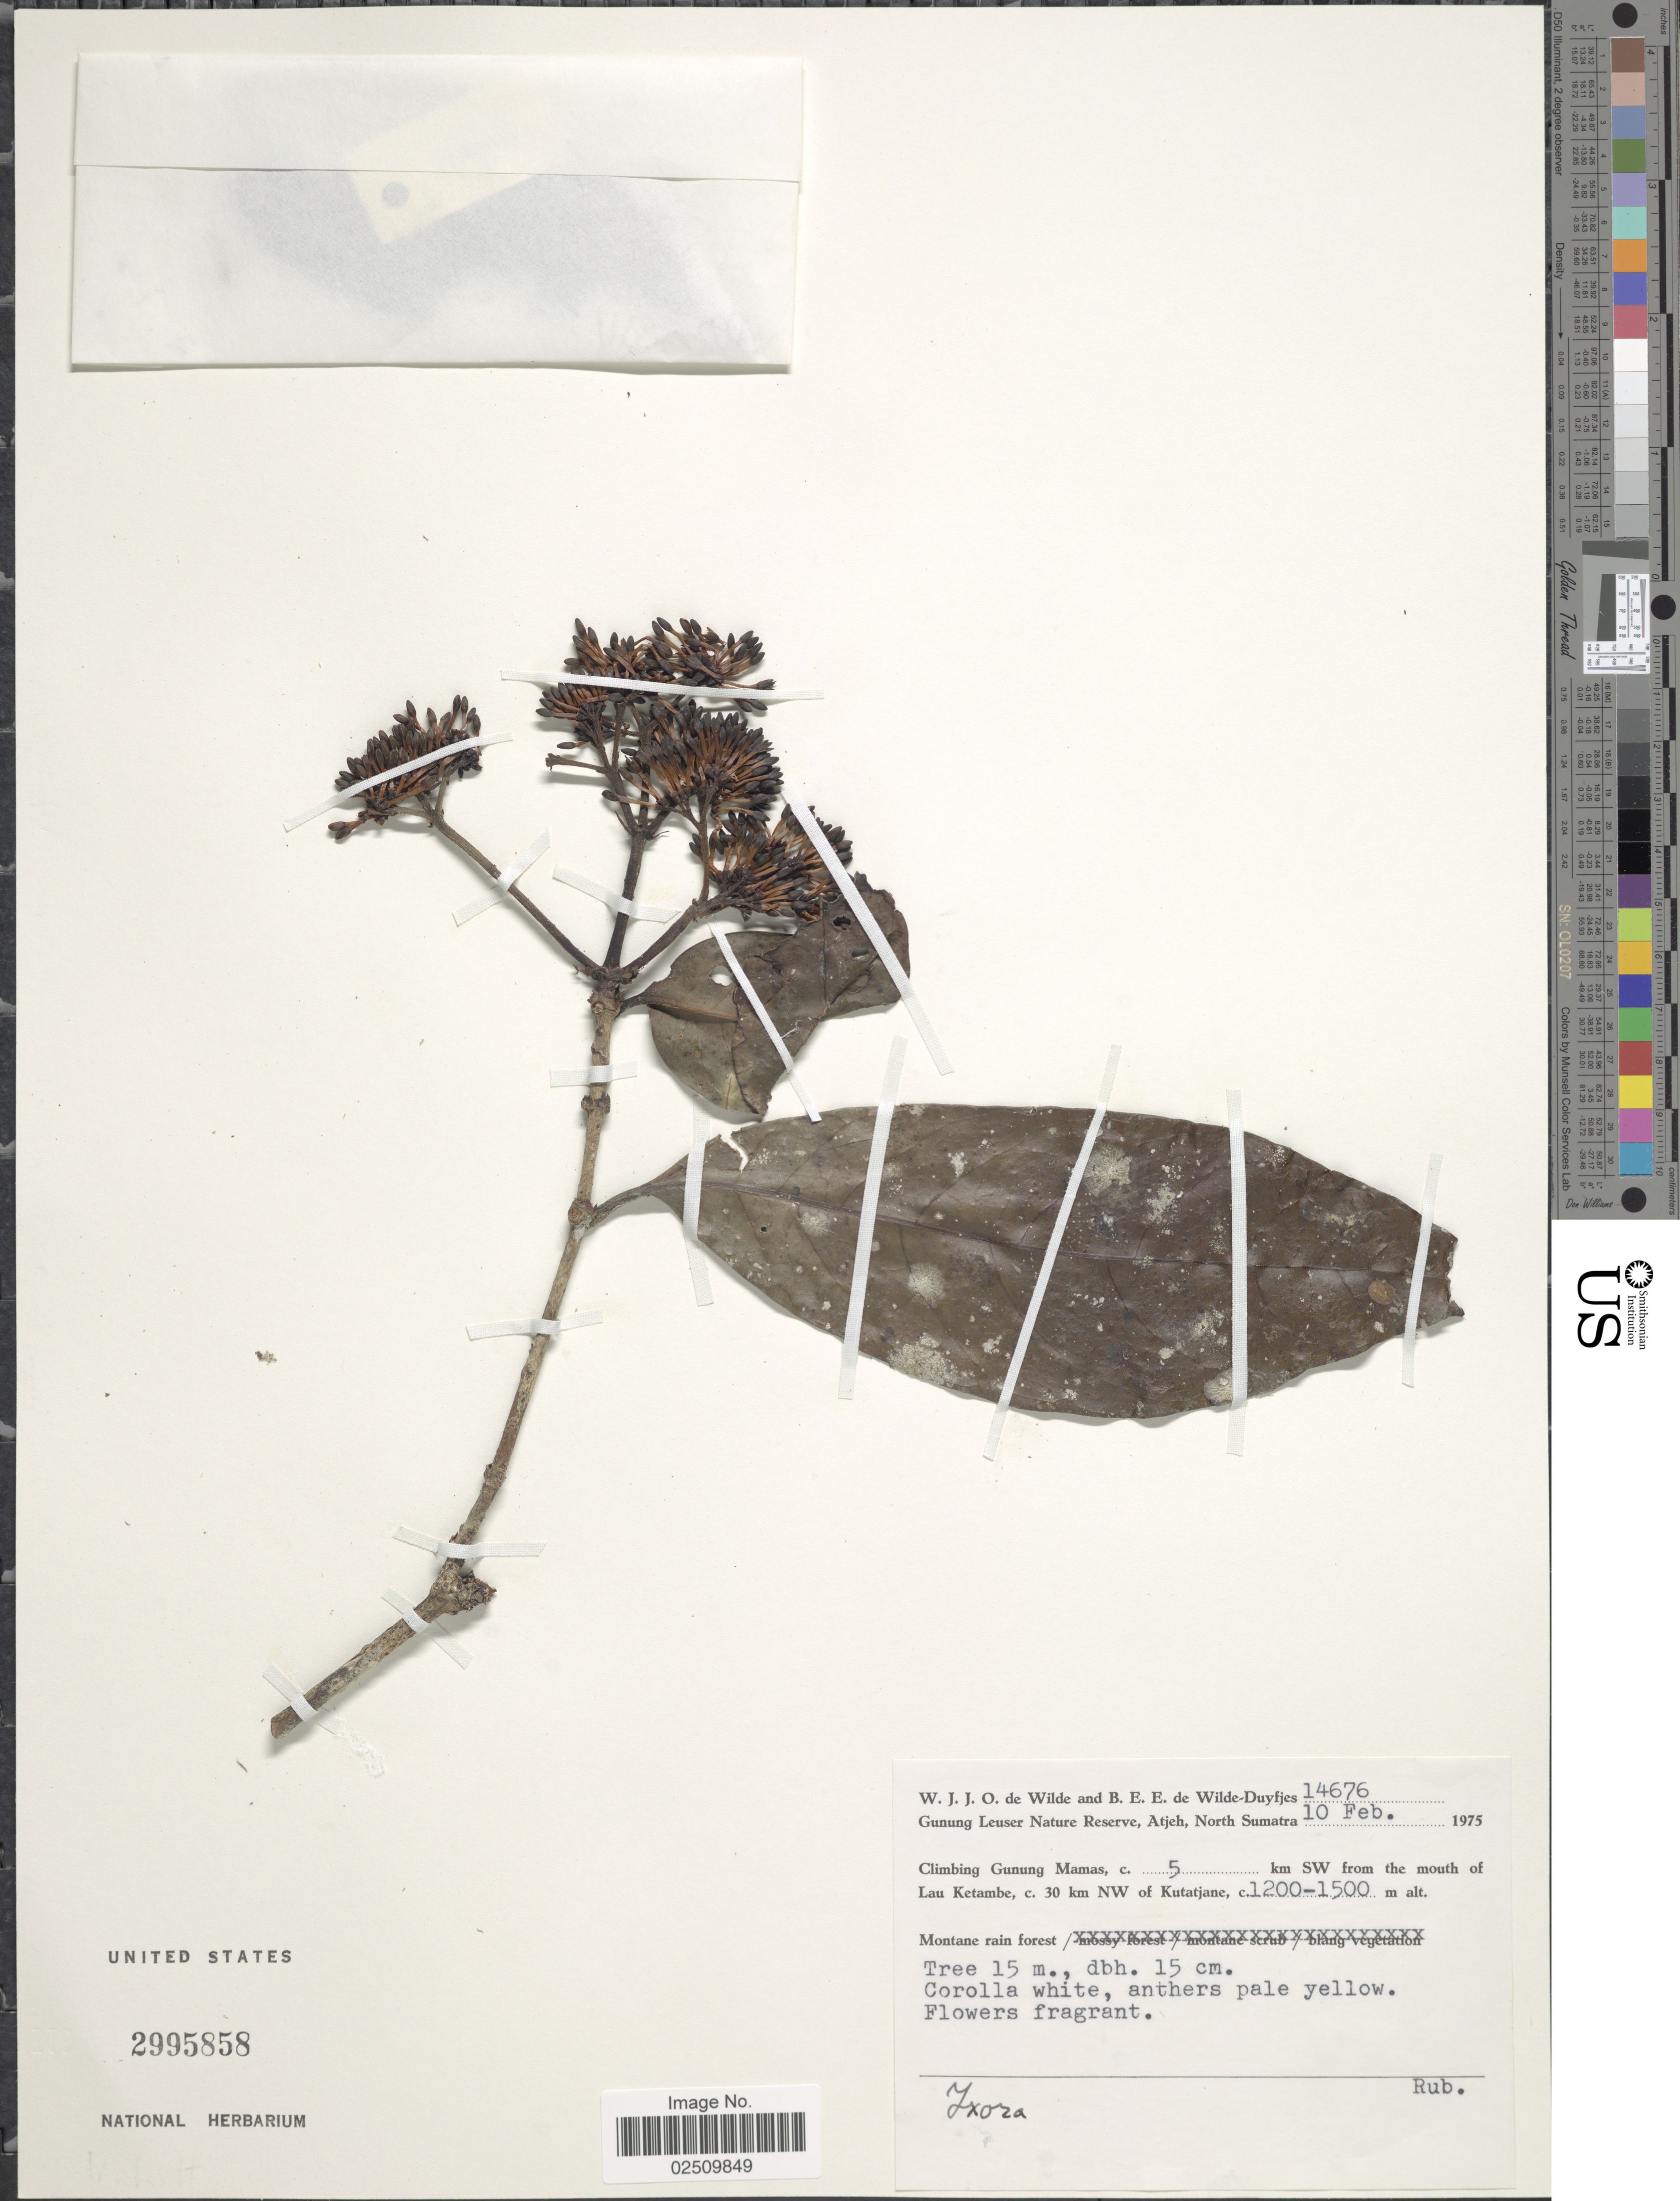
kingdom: Plantae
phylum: Tracheophyta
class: Magnoliopsida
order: Gentianales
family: Rubiaceae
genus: Ixora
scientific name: Ixora sp.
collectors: W. J. de Wilde & B. E. de Wilde-Duyfjes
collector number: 14676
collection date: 1975-02-10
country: Indonesia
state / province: Sumatra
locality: Gunung Leuser Nature Reserves, Atjeh, North Sumatra. Climbing Gunung Mamas, c. 5 km SW from the mouth of Lau Ketambe, c. 30 km NW of Kutatjane.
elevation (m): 1200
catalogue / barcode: US 2995858